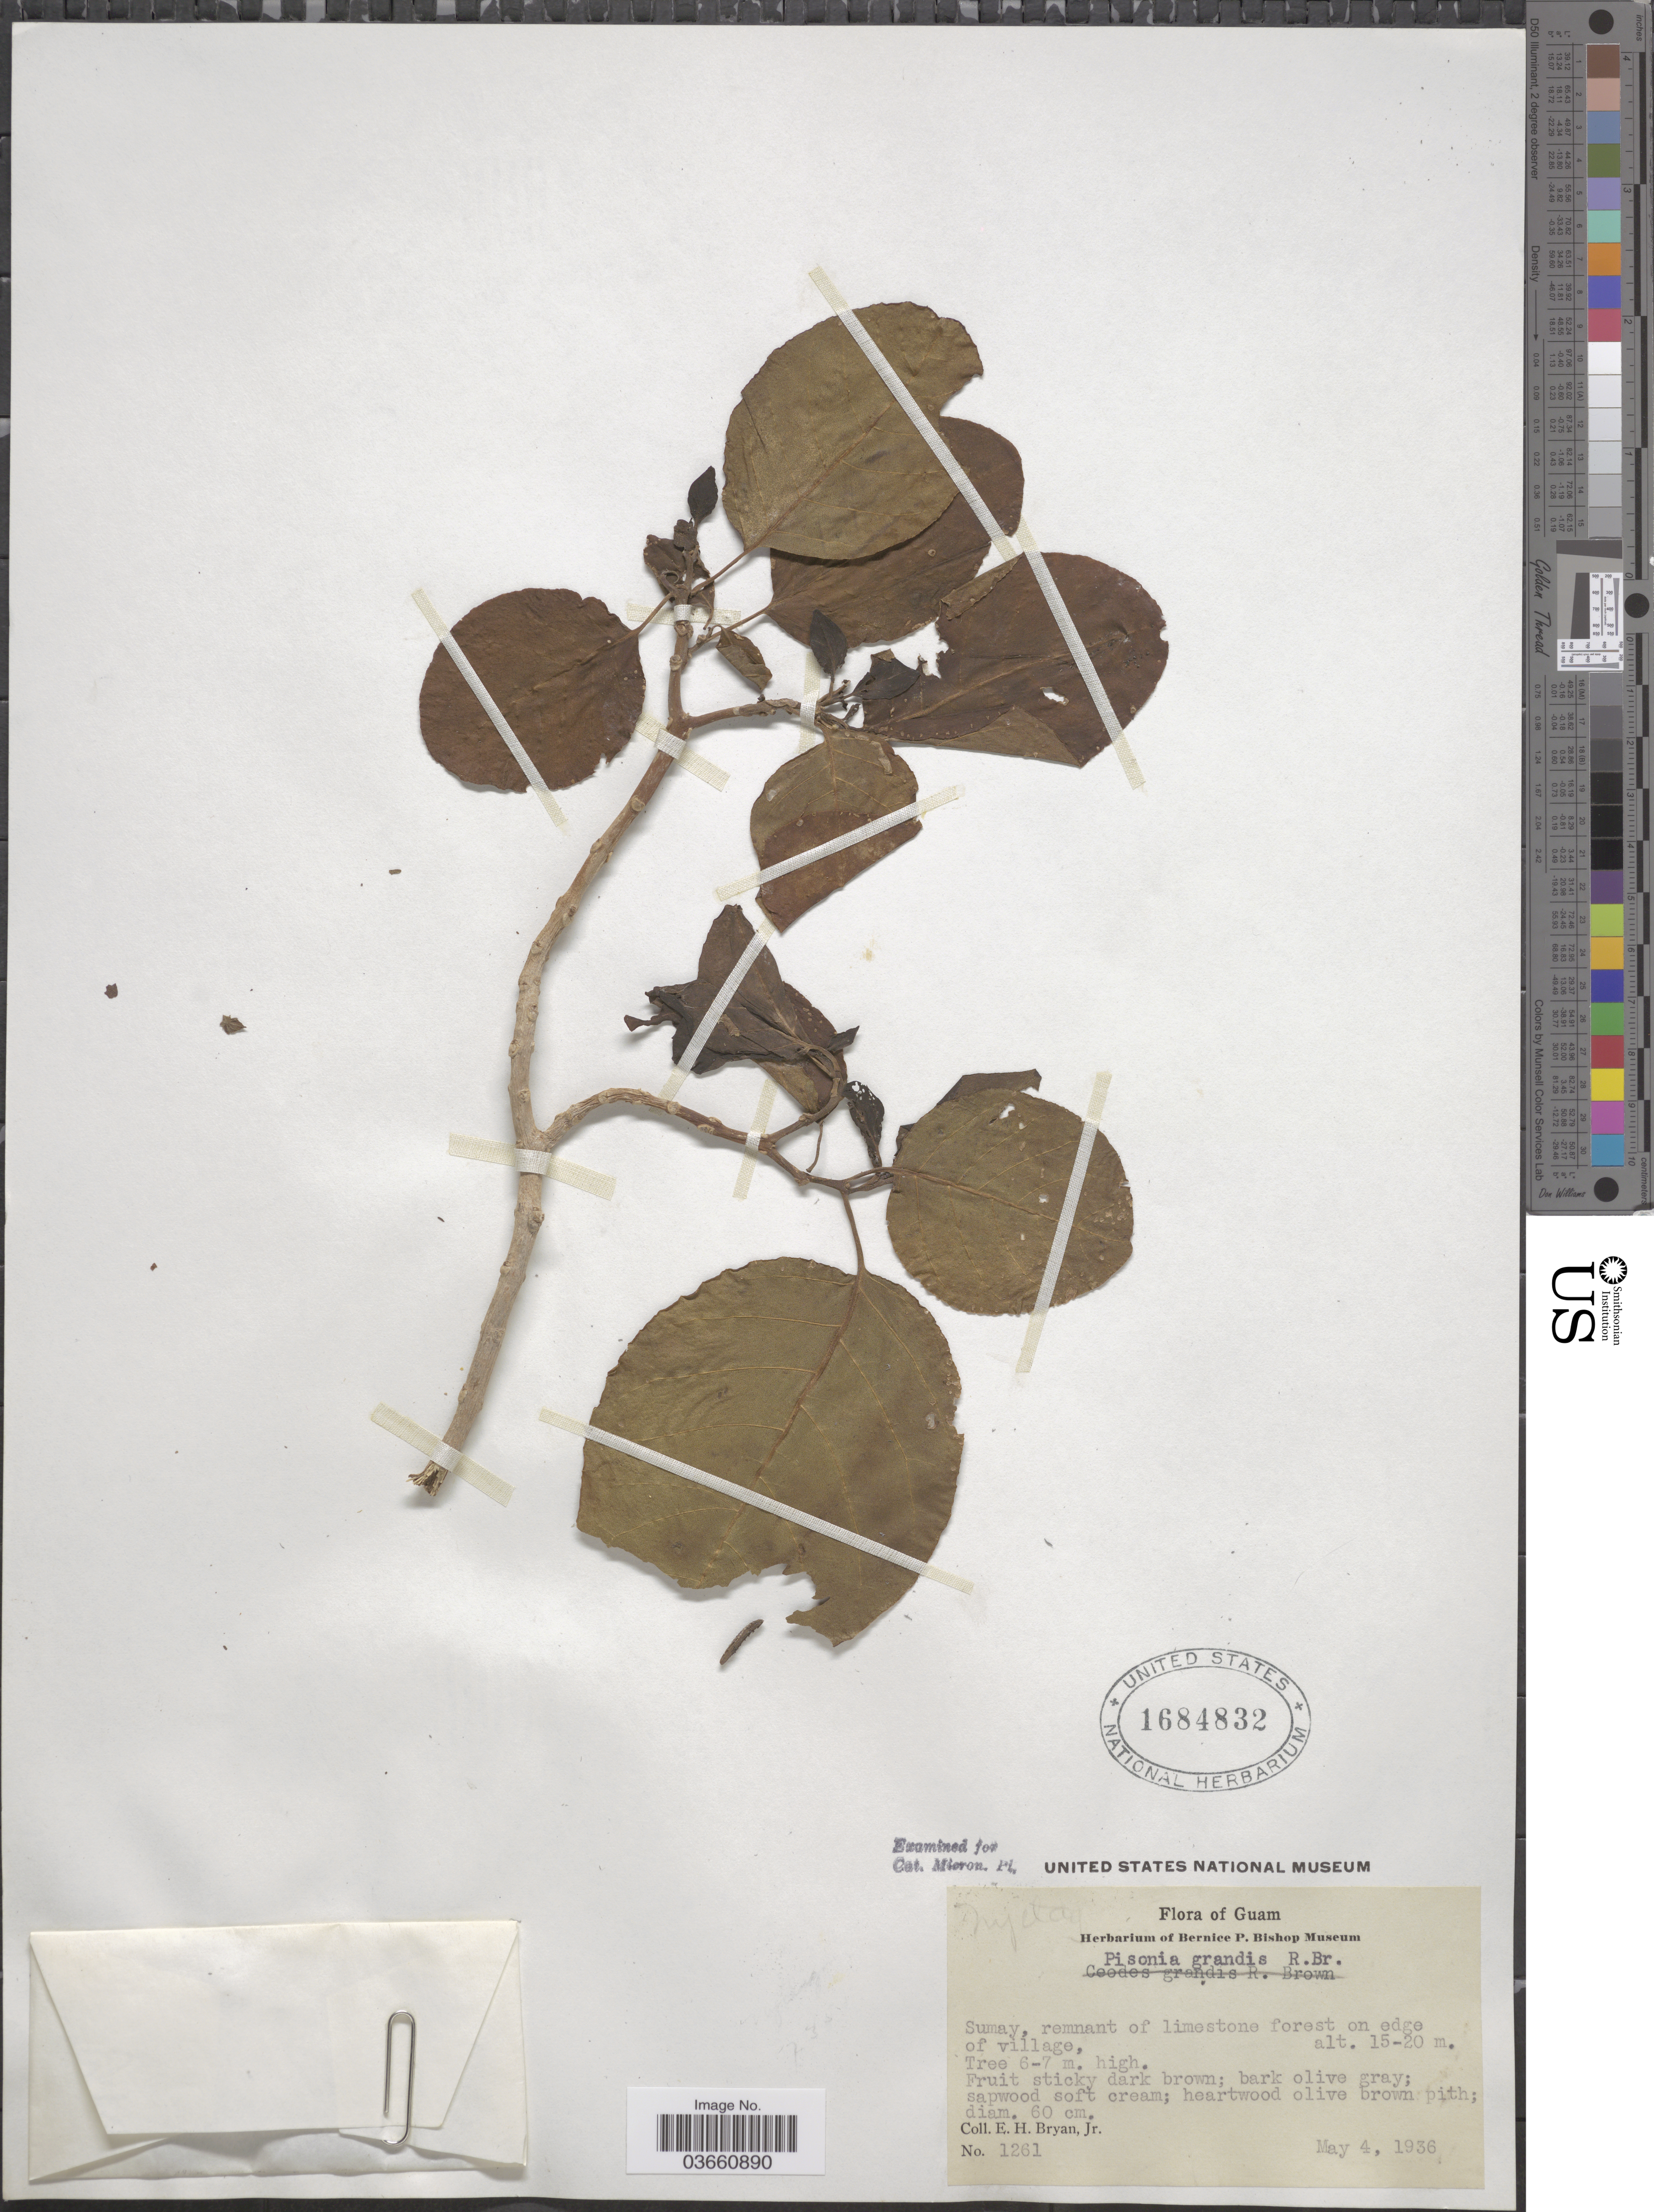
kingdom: Plantae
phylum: Tracheophyta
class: Magnoliopsida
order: Caryophyllales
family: Nyctaginaceae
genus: Pisonia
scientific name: Pisonia grandis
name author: R. Br.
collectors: E. Bryan Jr.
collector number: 1261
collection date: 1936-05-04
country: Guam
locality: Edge of village.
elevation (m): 15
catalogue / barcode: US 1684832